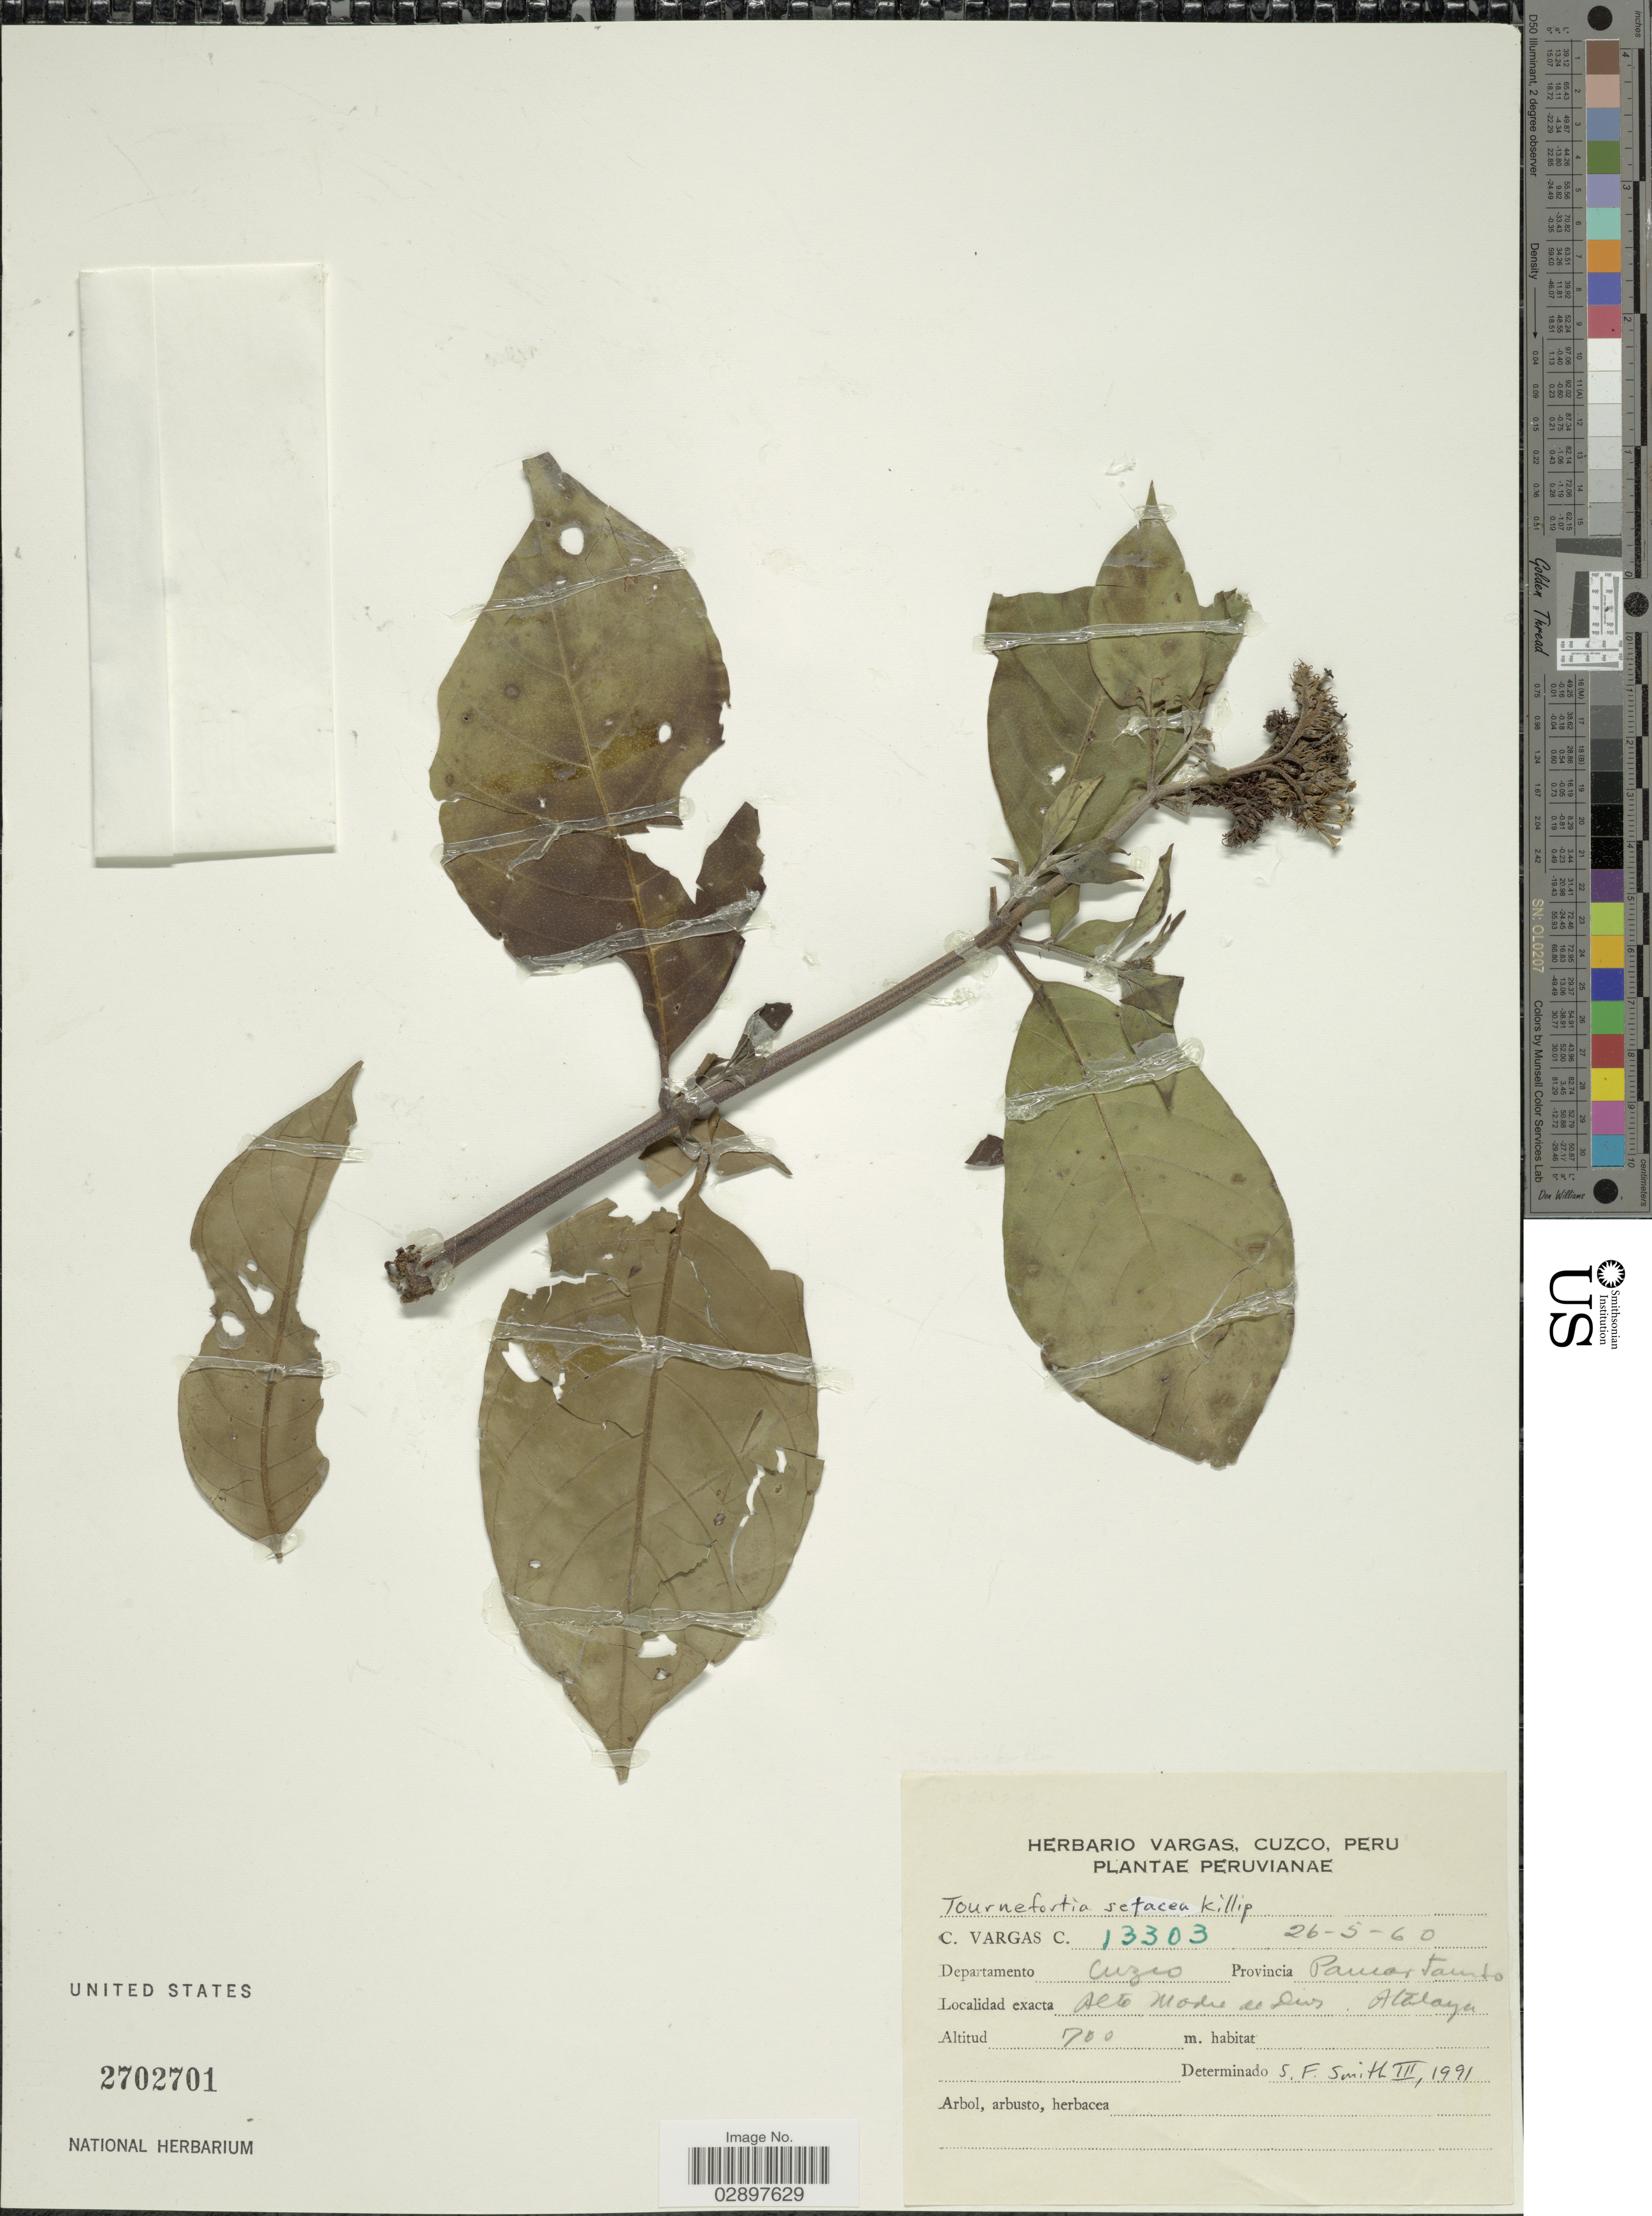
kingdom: Plantae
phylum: Tracheophyta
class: Magnoliopsida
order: Boraginales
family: Heliotropiaceae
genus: Tournefortia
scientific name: Tournefortia setacea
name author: Killip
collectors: C. Vargas Calderón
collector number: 13303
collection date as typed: Transcribed d/m/y: 26/5/60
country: Peru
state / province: Cusco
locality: Departamento Cuzco, Provincia Paucartambo. Alto Madre de Dios. Atalaya.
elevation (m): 700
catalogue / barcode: US 2702701